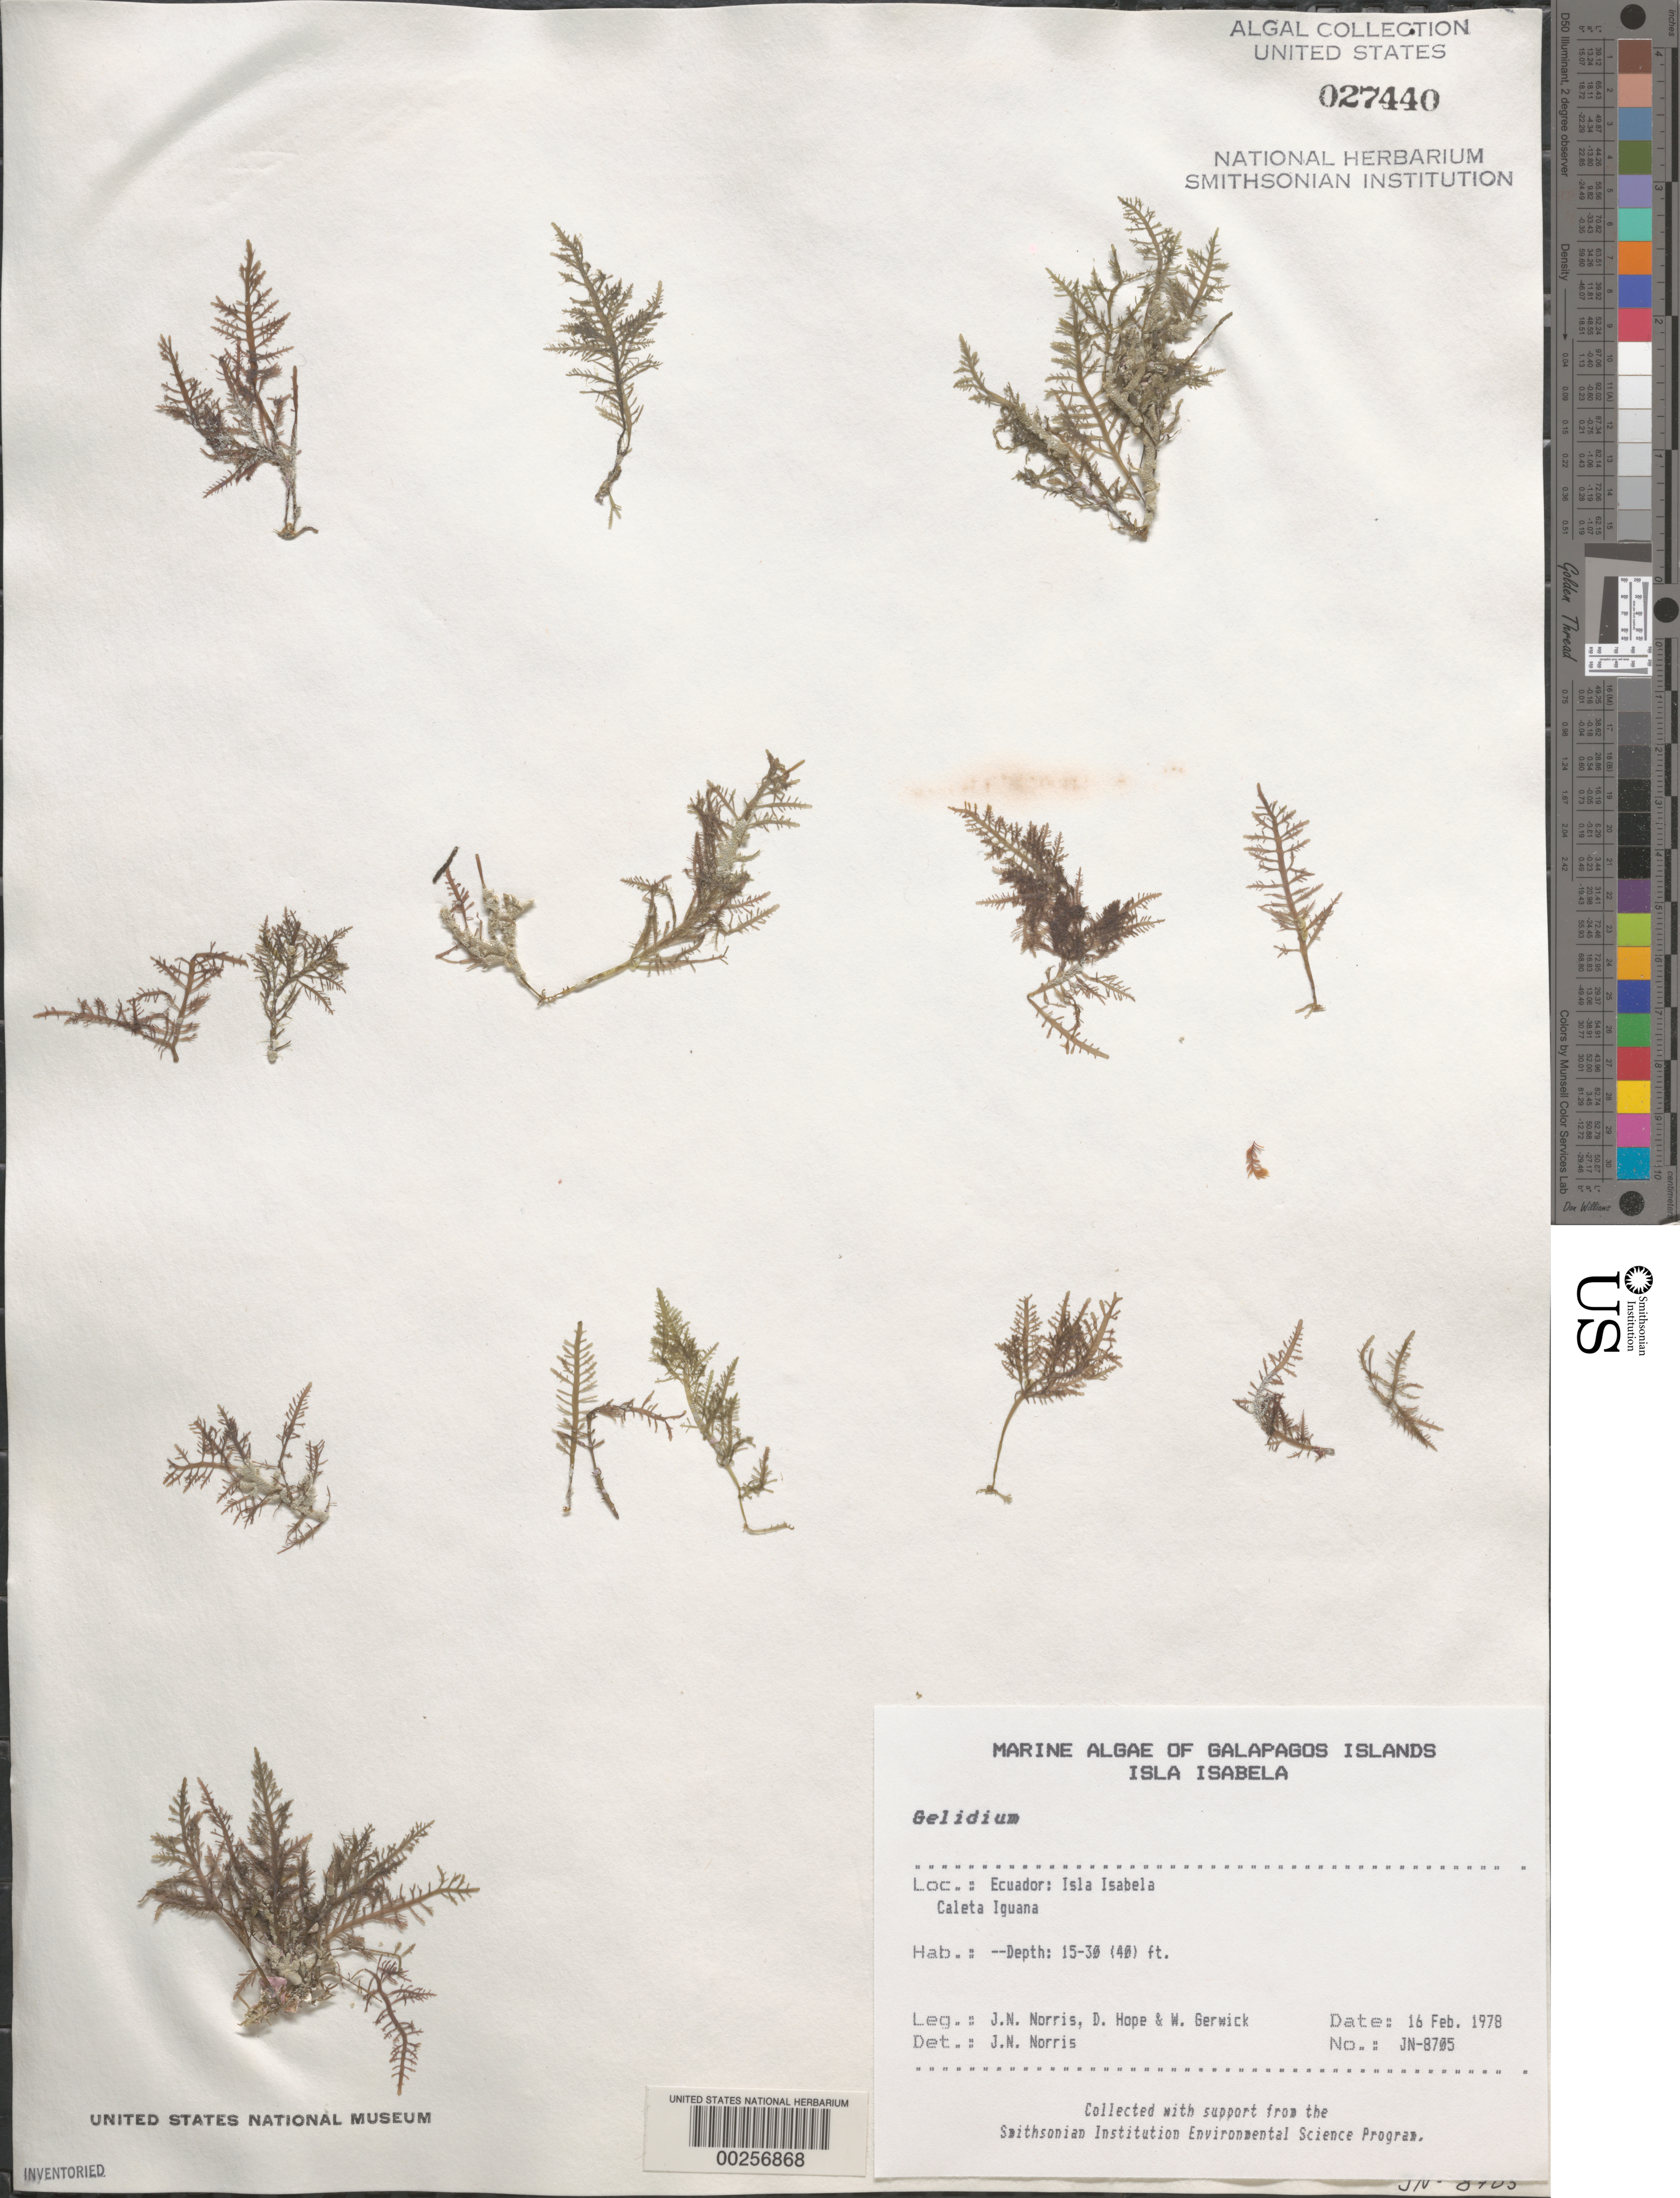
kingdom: Plantae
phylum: Rhodophyta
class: Florideophyceae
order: Gelidiales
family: Gelidiaceae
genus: Gelidium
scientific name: Gelidium sp.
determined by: Norris, James N.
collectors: J. N. Norris, D. Hope & W. Gerwick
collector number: JN-8705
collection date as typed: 16 Feb 1978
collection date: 1978-02-16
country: Ecuador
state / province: Colón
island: Isabela [Albemarle]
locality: Caleta Iguana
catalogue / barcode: US 27440